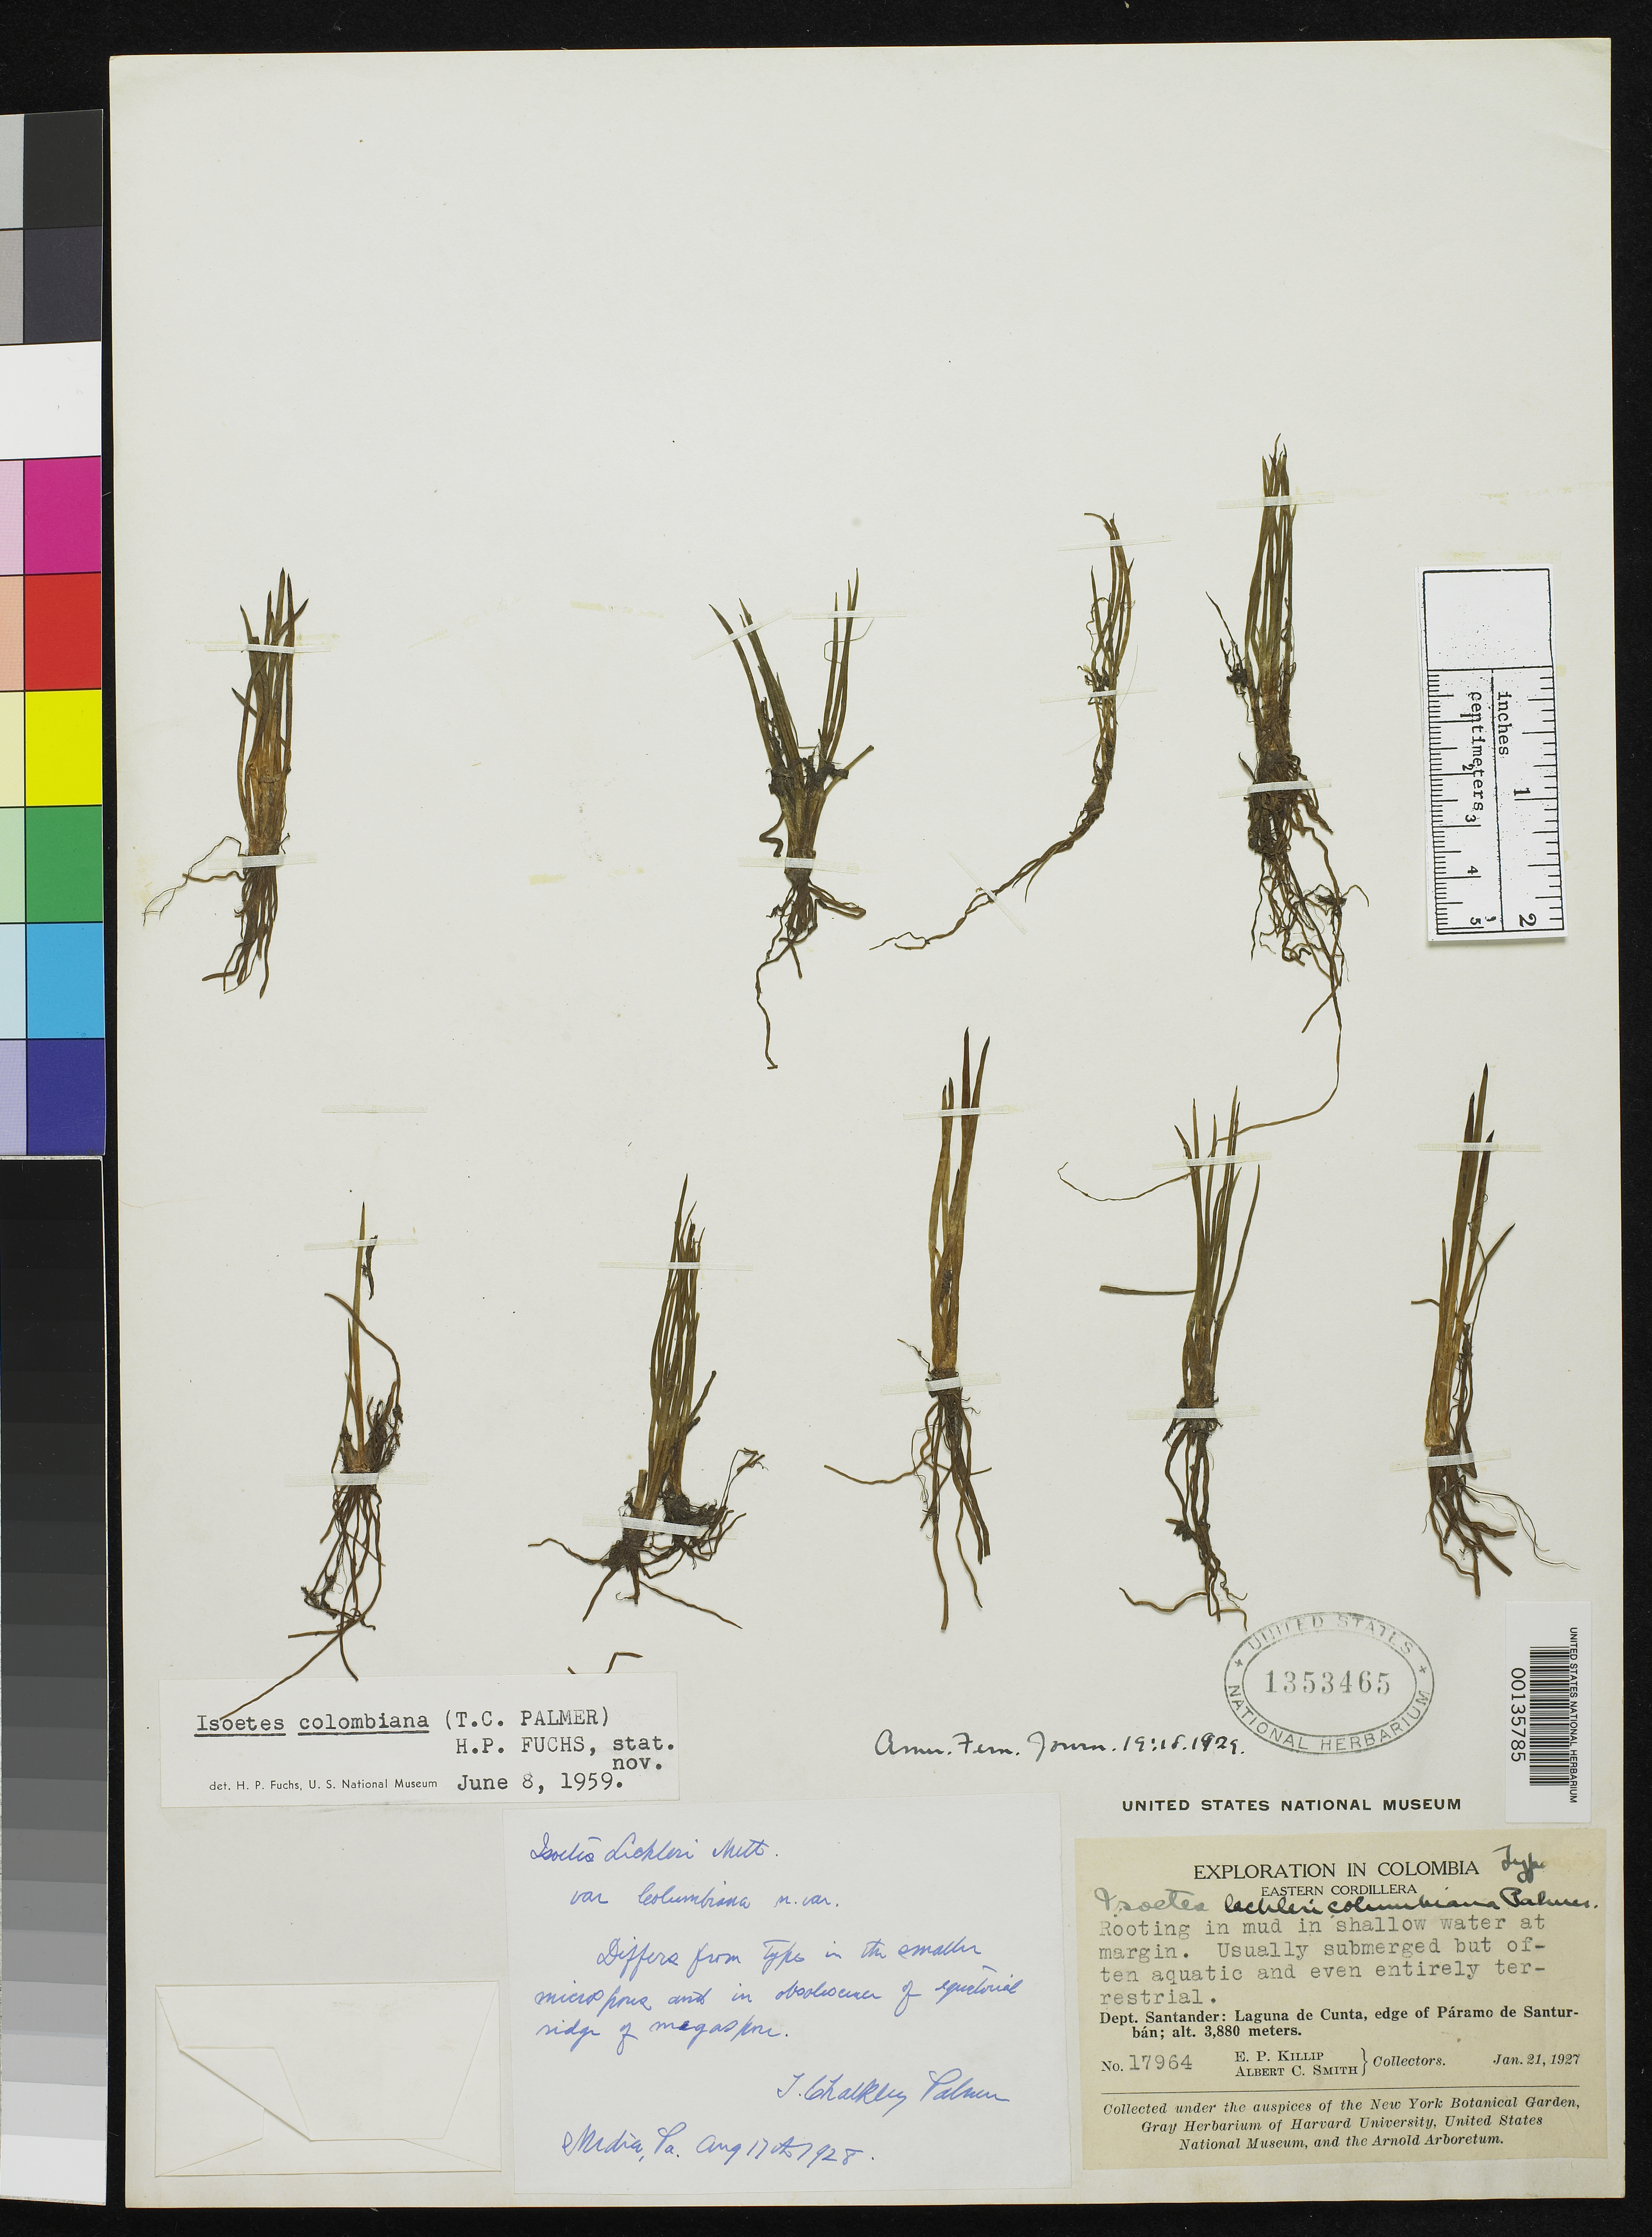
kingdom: Plantae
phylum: Tracheophyta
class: Lycopodiopsida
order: Isoetales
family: Isoetaceae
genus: Isoetes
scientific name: Isoetes lechleri var. columbiana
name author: T.C. Palmer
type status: Holotype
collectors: E. P. Killip & A. C. Smith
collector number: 17964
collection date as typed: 21 Jan 1927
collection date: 1927-01-21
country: Colombia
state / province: Santander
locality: Laguna de Conta, edge of Paramo de San Turban, eastern Cordillera.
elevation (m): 3880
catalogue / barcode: US 1353465